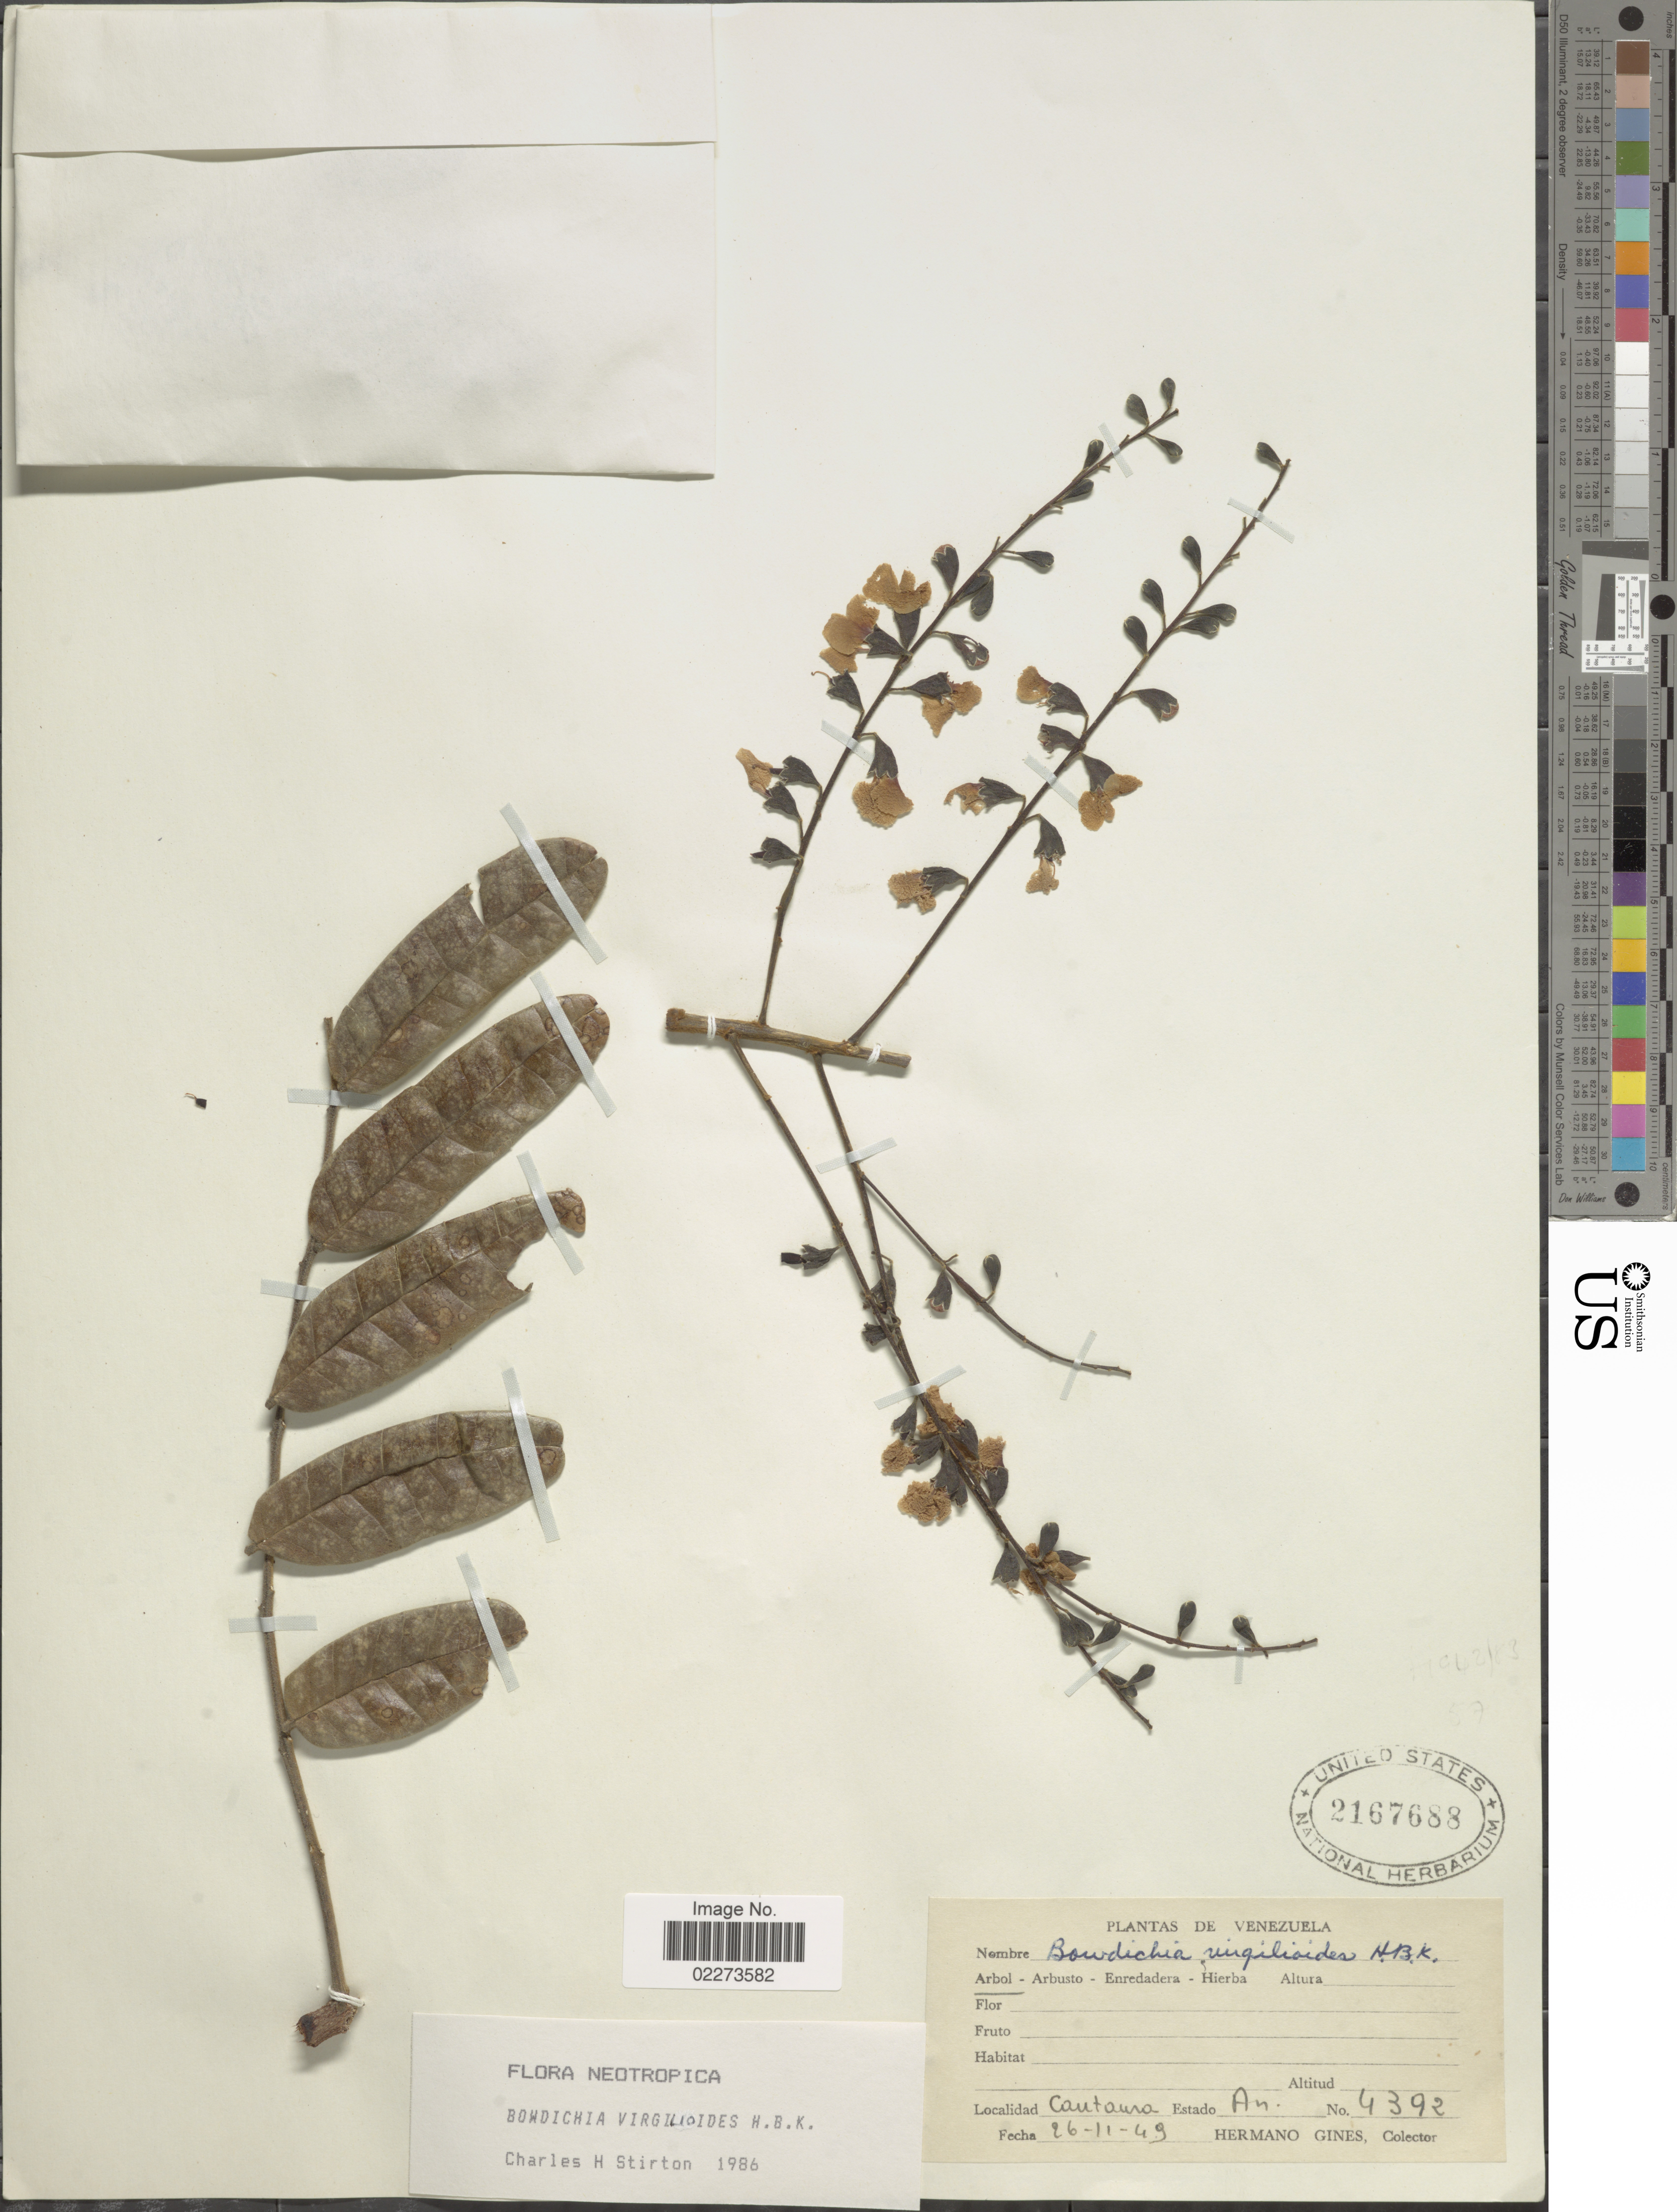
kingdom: Plantae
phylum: Tracheophyta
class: Magnoliopsida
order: Fabales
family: Fabaceae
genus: Bowdichia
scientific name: Bowdichia virgilioides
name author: Kunth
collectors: Bro. Gines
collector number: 4392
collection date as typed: Transcribed d/m/y: 26/11/49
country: Venezuela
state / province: Anzoategui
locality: Cantaura, Estado An. [State of Anzoátegui]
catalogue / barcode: US 2167688